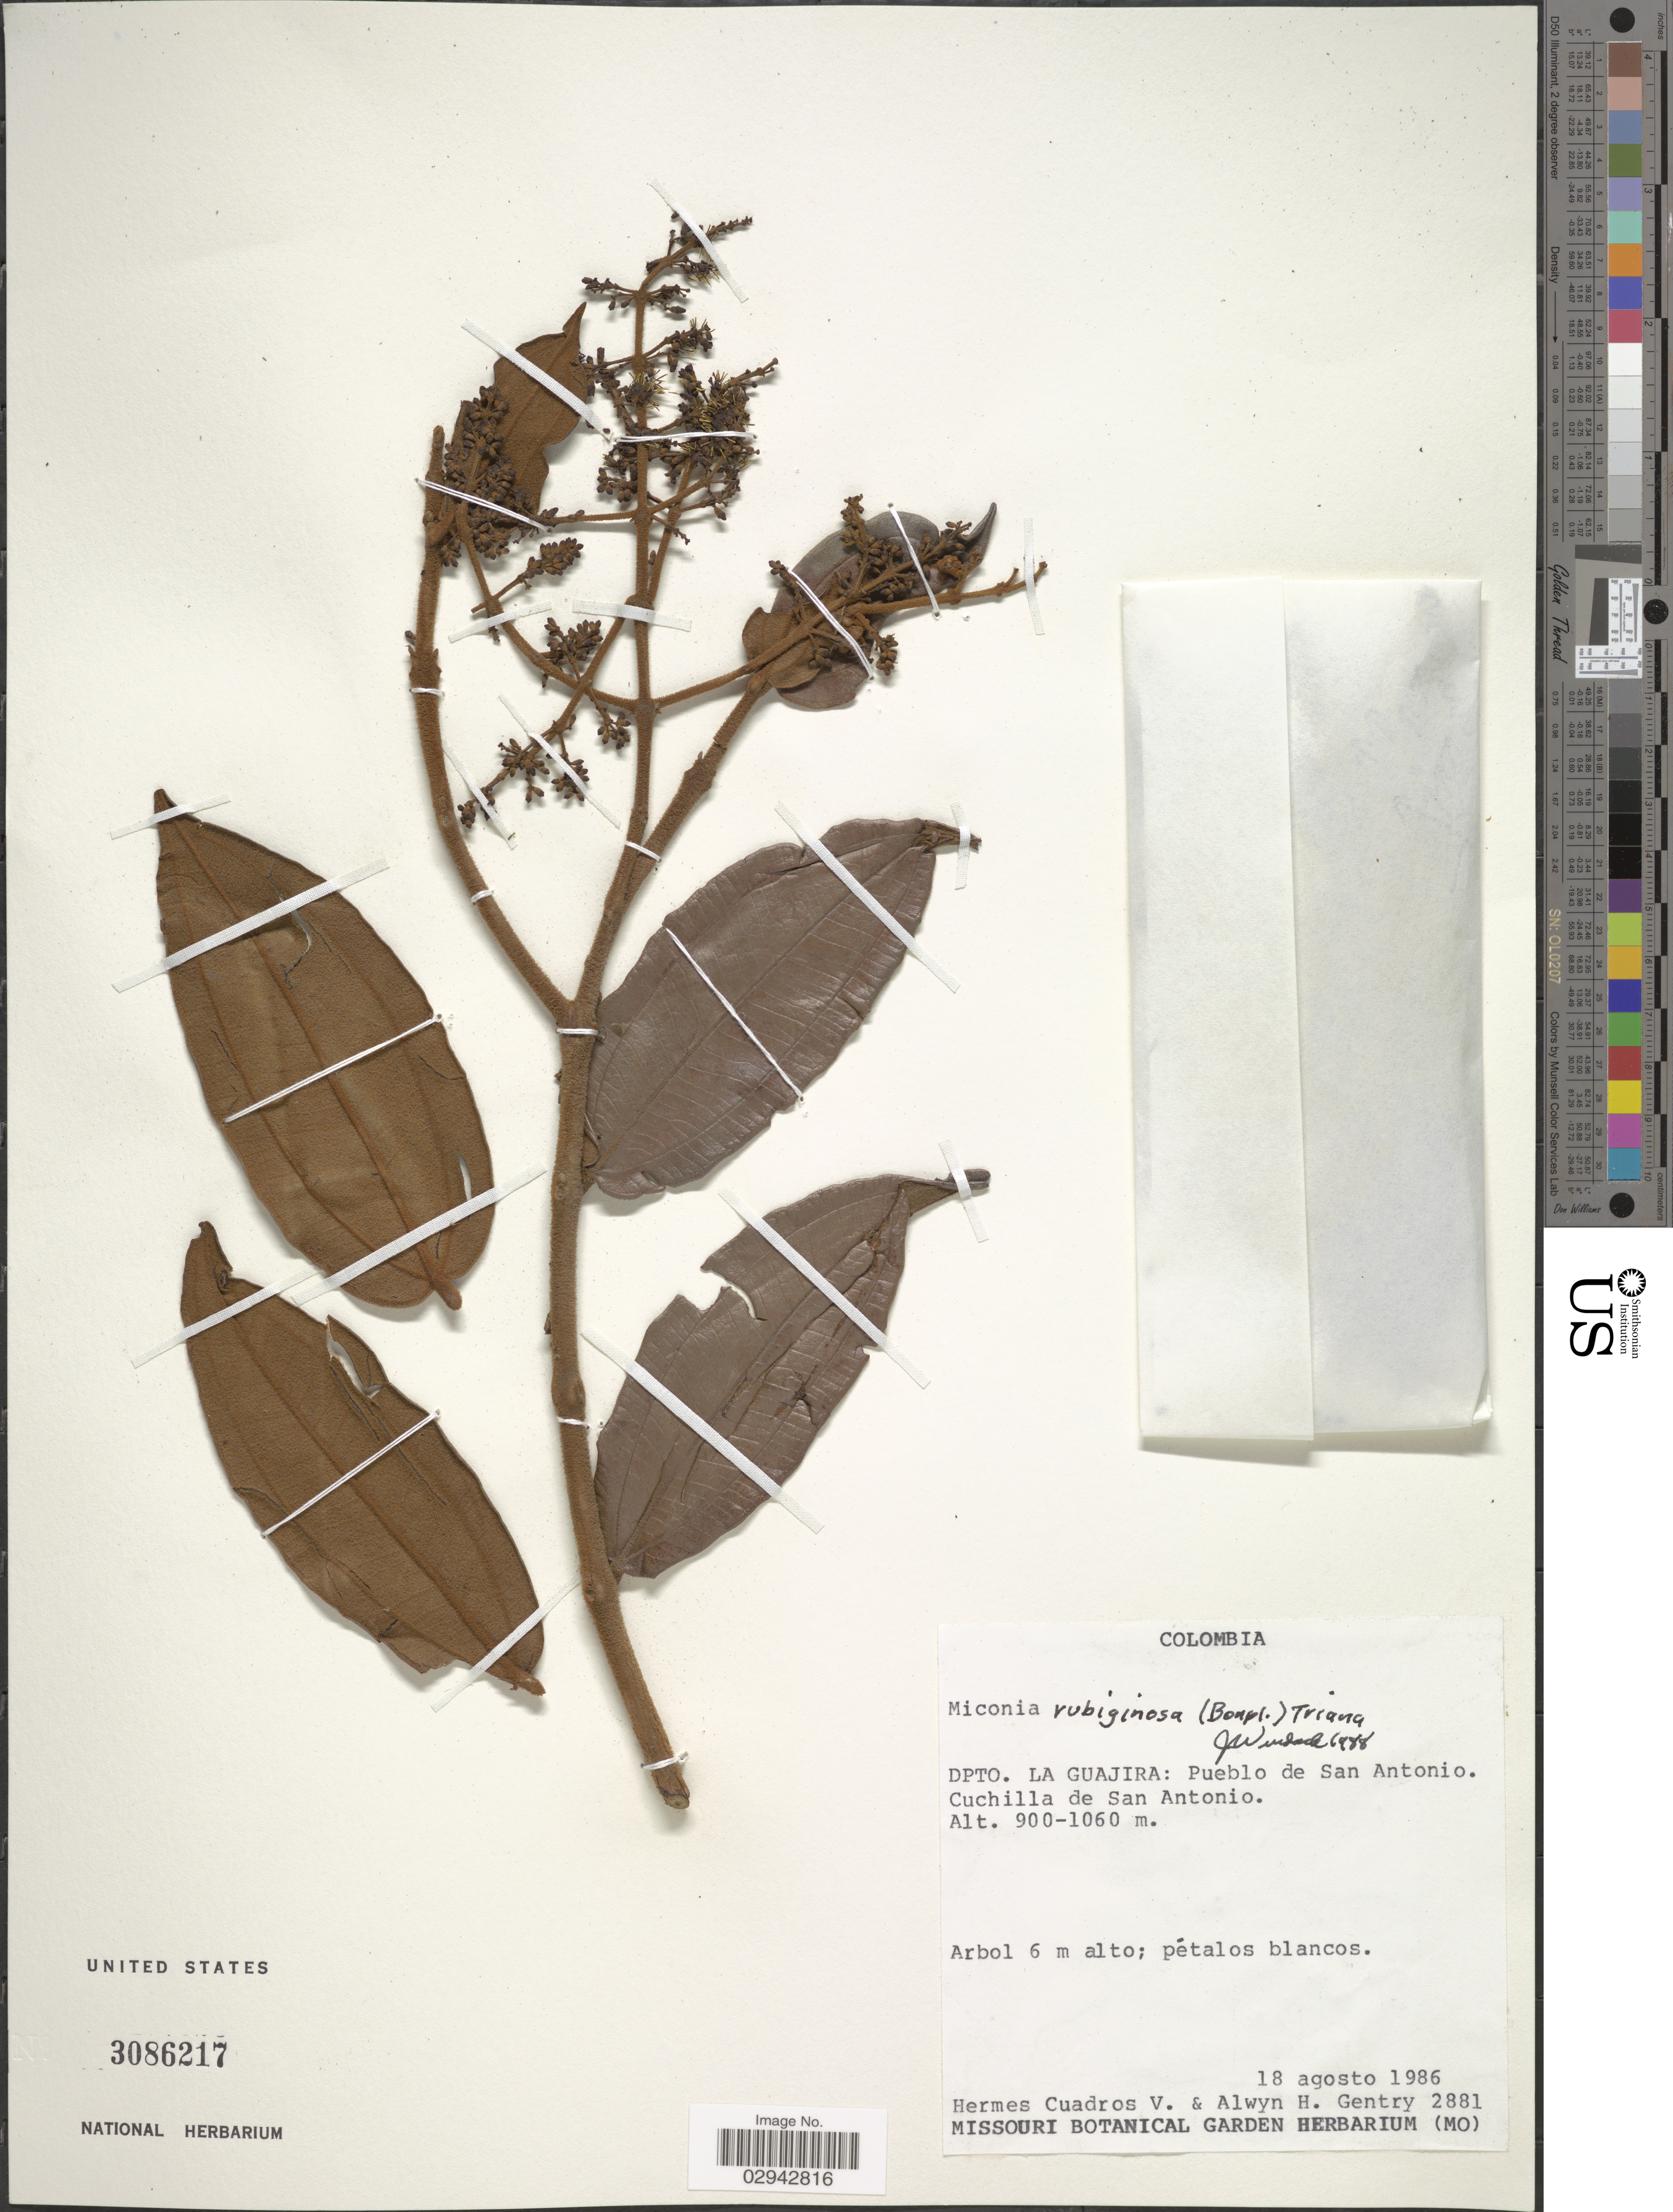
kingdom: Plantae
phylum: Tracheophyta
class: Magnoliopsida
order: Myrtales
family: Melastomataceae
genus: Miconia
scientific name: Miconia rubiginosa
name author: (Bonpl.) DC.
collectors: H. Cuadros V. & A. H. Gentry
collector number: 2881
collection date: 1986-08-18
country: Colombia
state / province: La Guajira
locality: Dpto. La Guajira: Pueblo de San Antonio. Cuchilla de San Antonio.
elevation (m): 900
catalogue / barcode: US 3086217